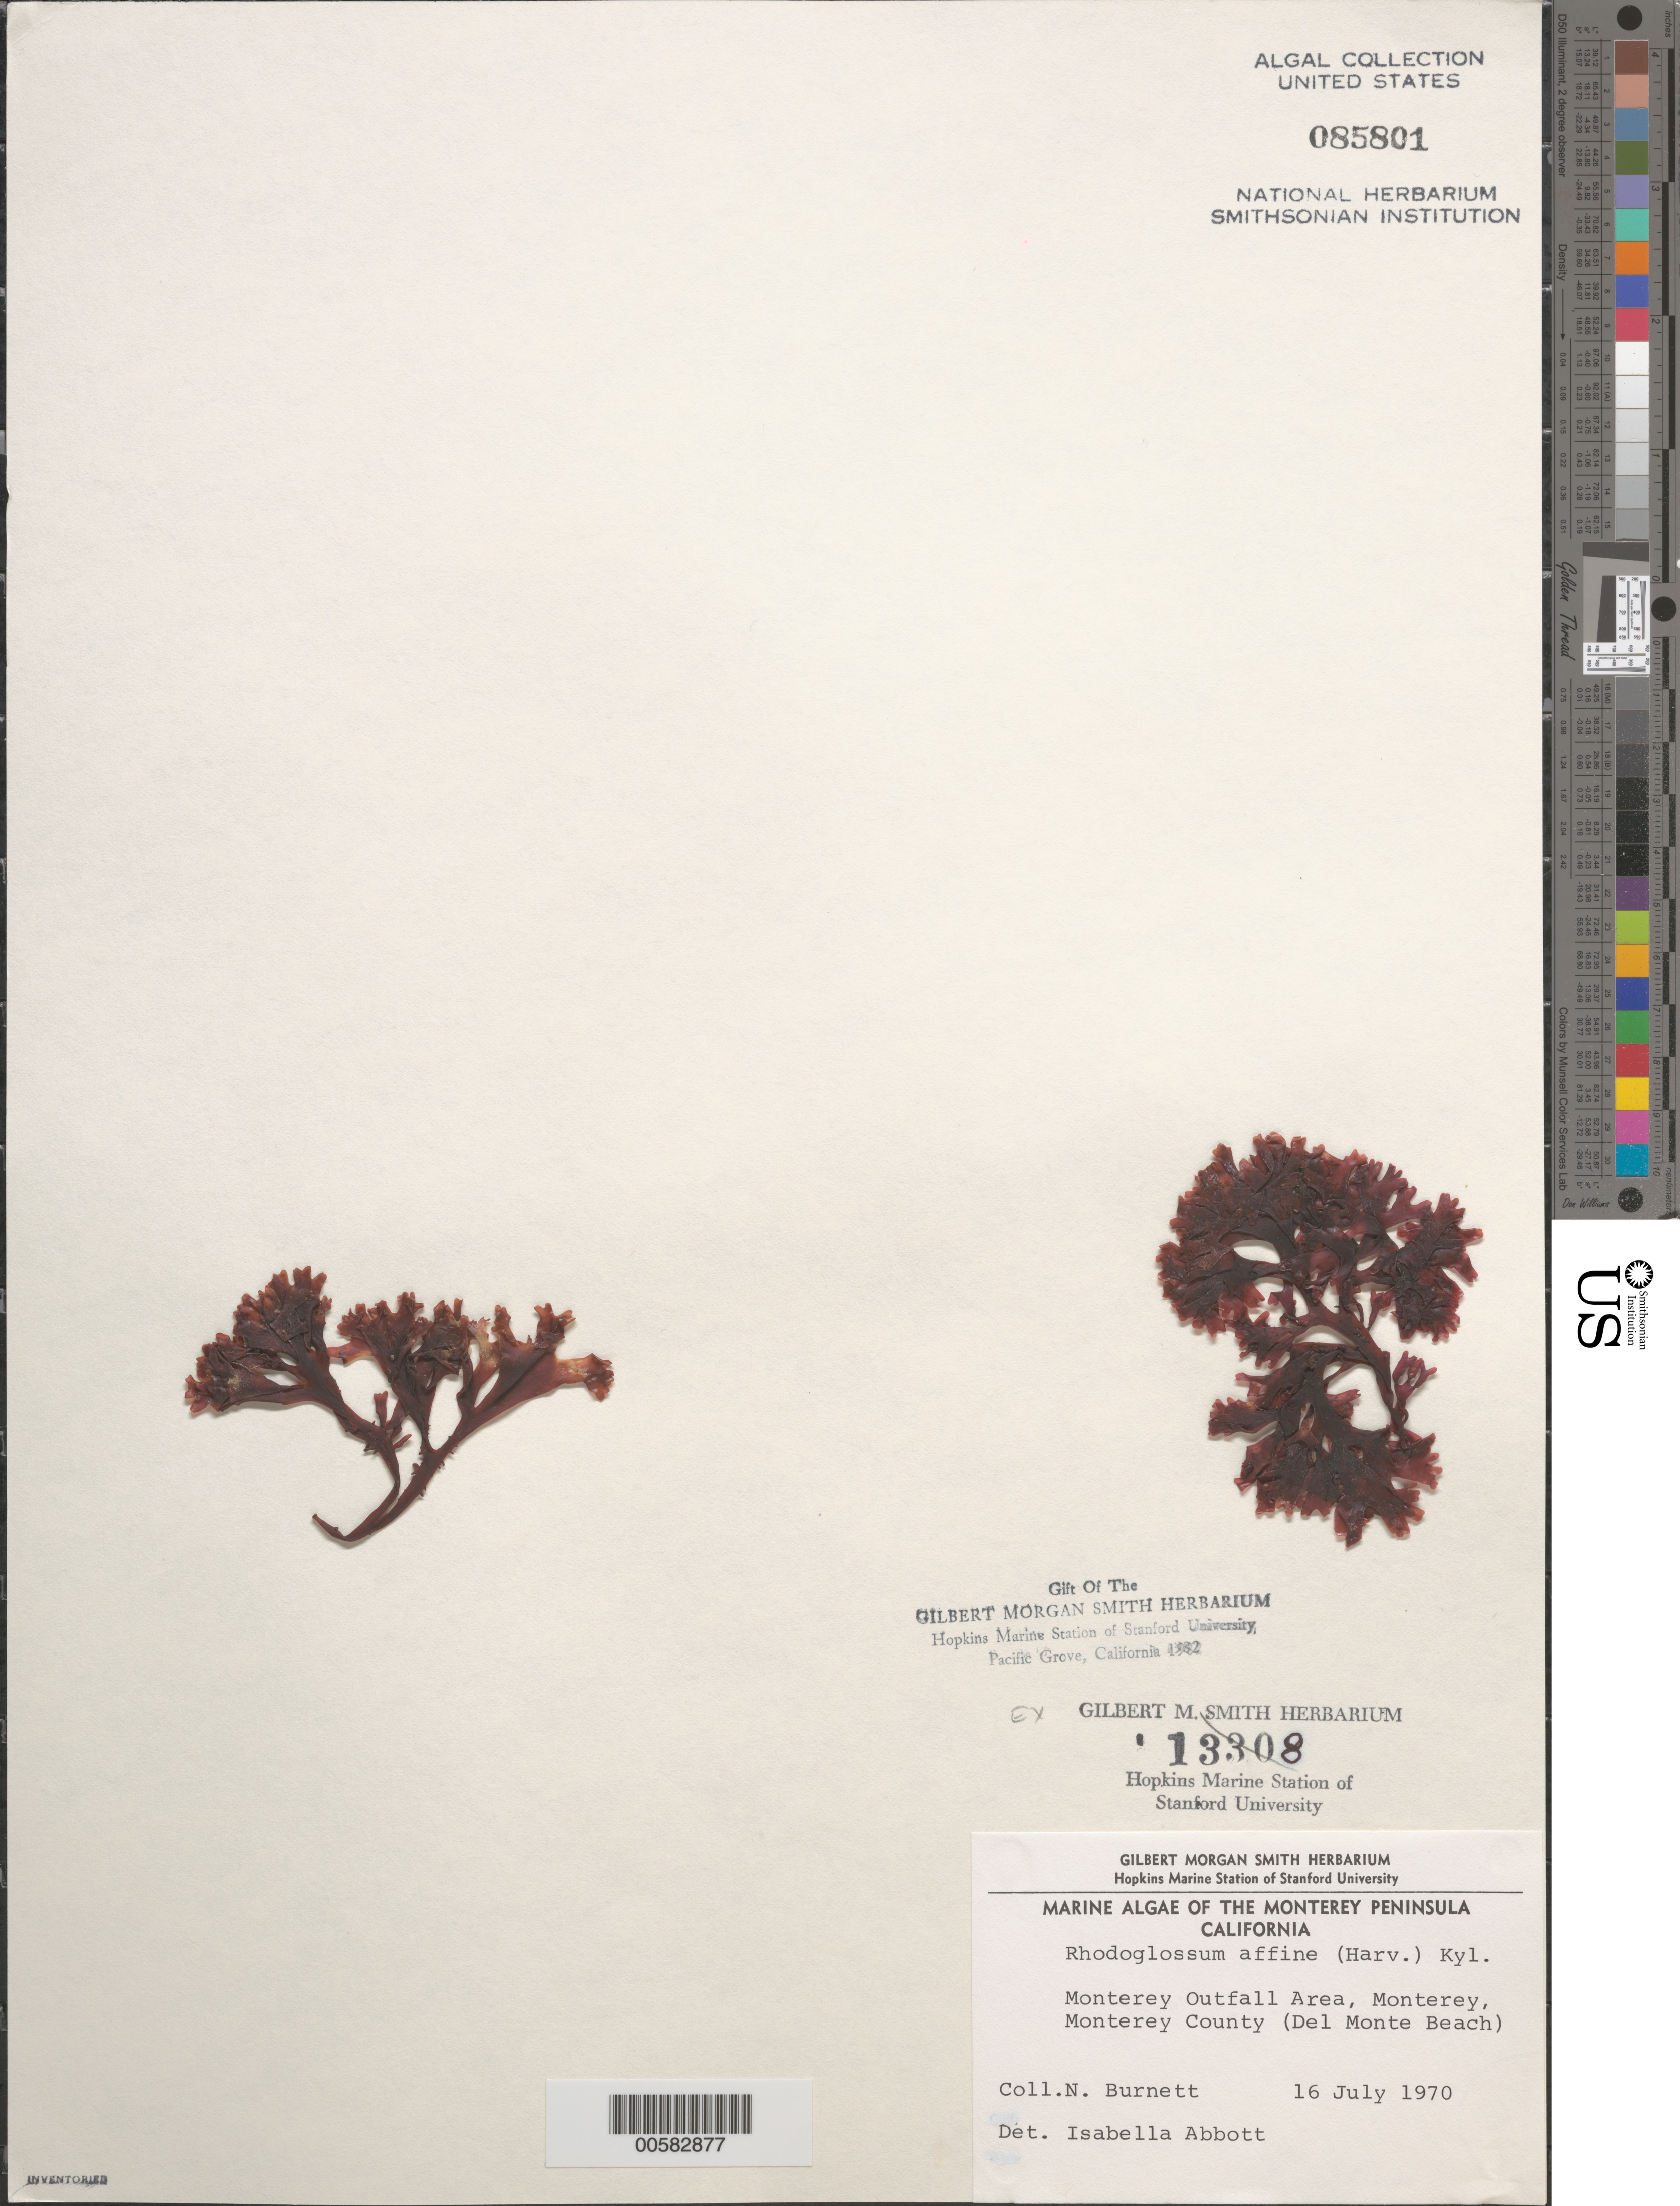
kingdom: Plantae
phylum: Rhodophyta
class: Florideophyceae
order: Gigartinales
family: Gigartinaceae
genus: Mazzaella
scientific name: Mazzaella affinis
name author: (Harvey) Fredericq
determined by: Algae name updating Project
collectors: N. Burnett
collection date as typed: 16 Jul 1970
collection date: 1970-07-16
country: United States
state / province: California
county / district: Monterey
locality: Monterey outfall area, Del Monte Beach, Monterey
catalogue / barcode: US 85801